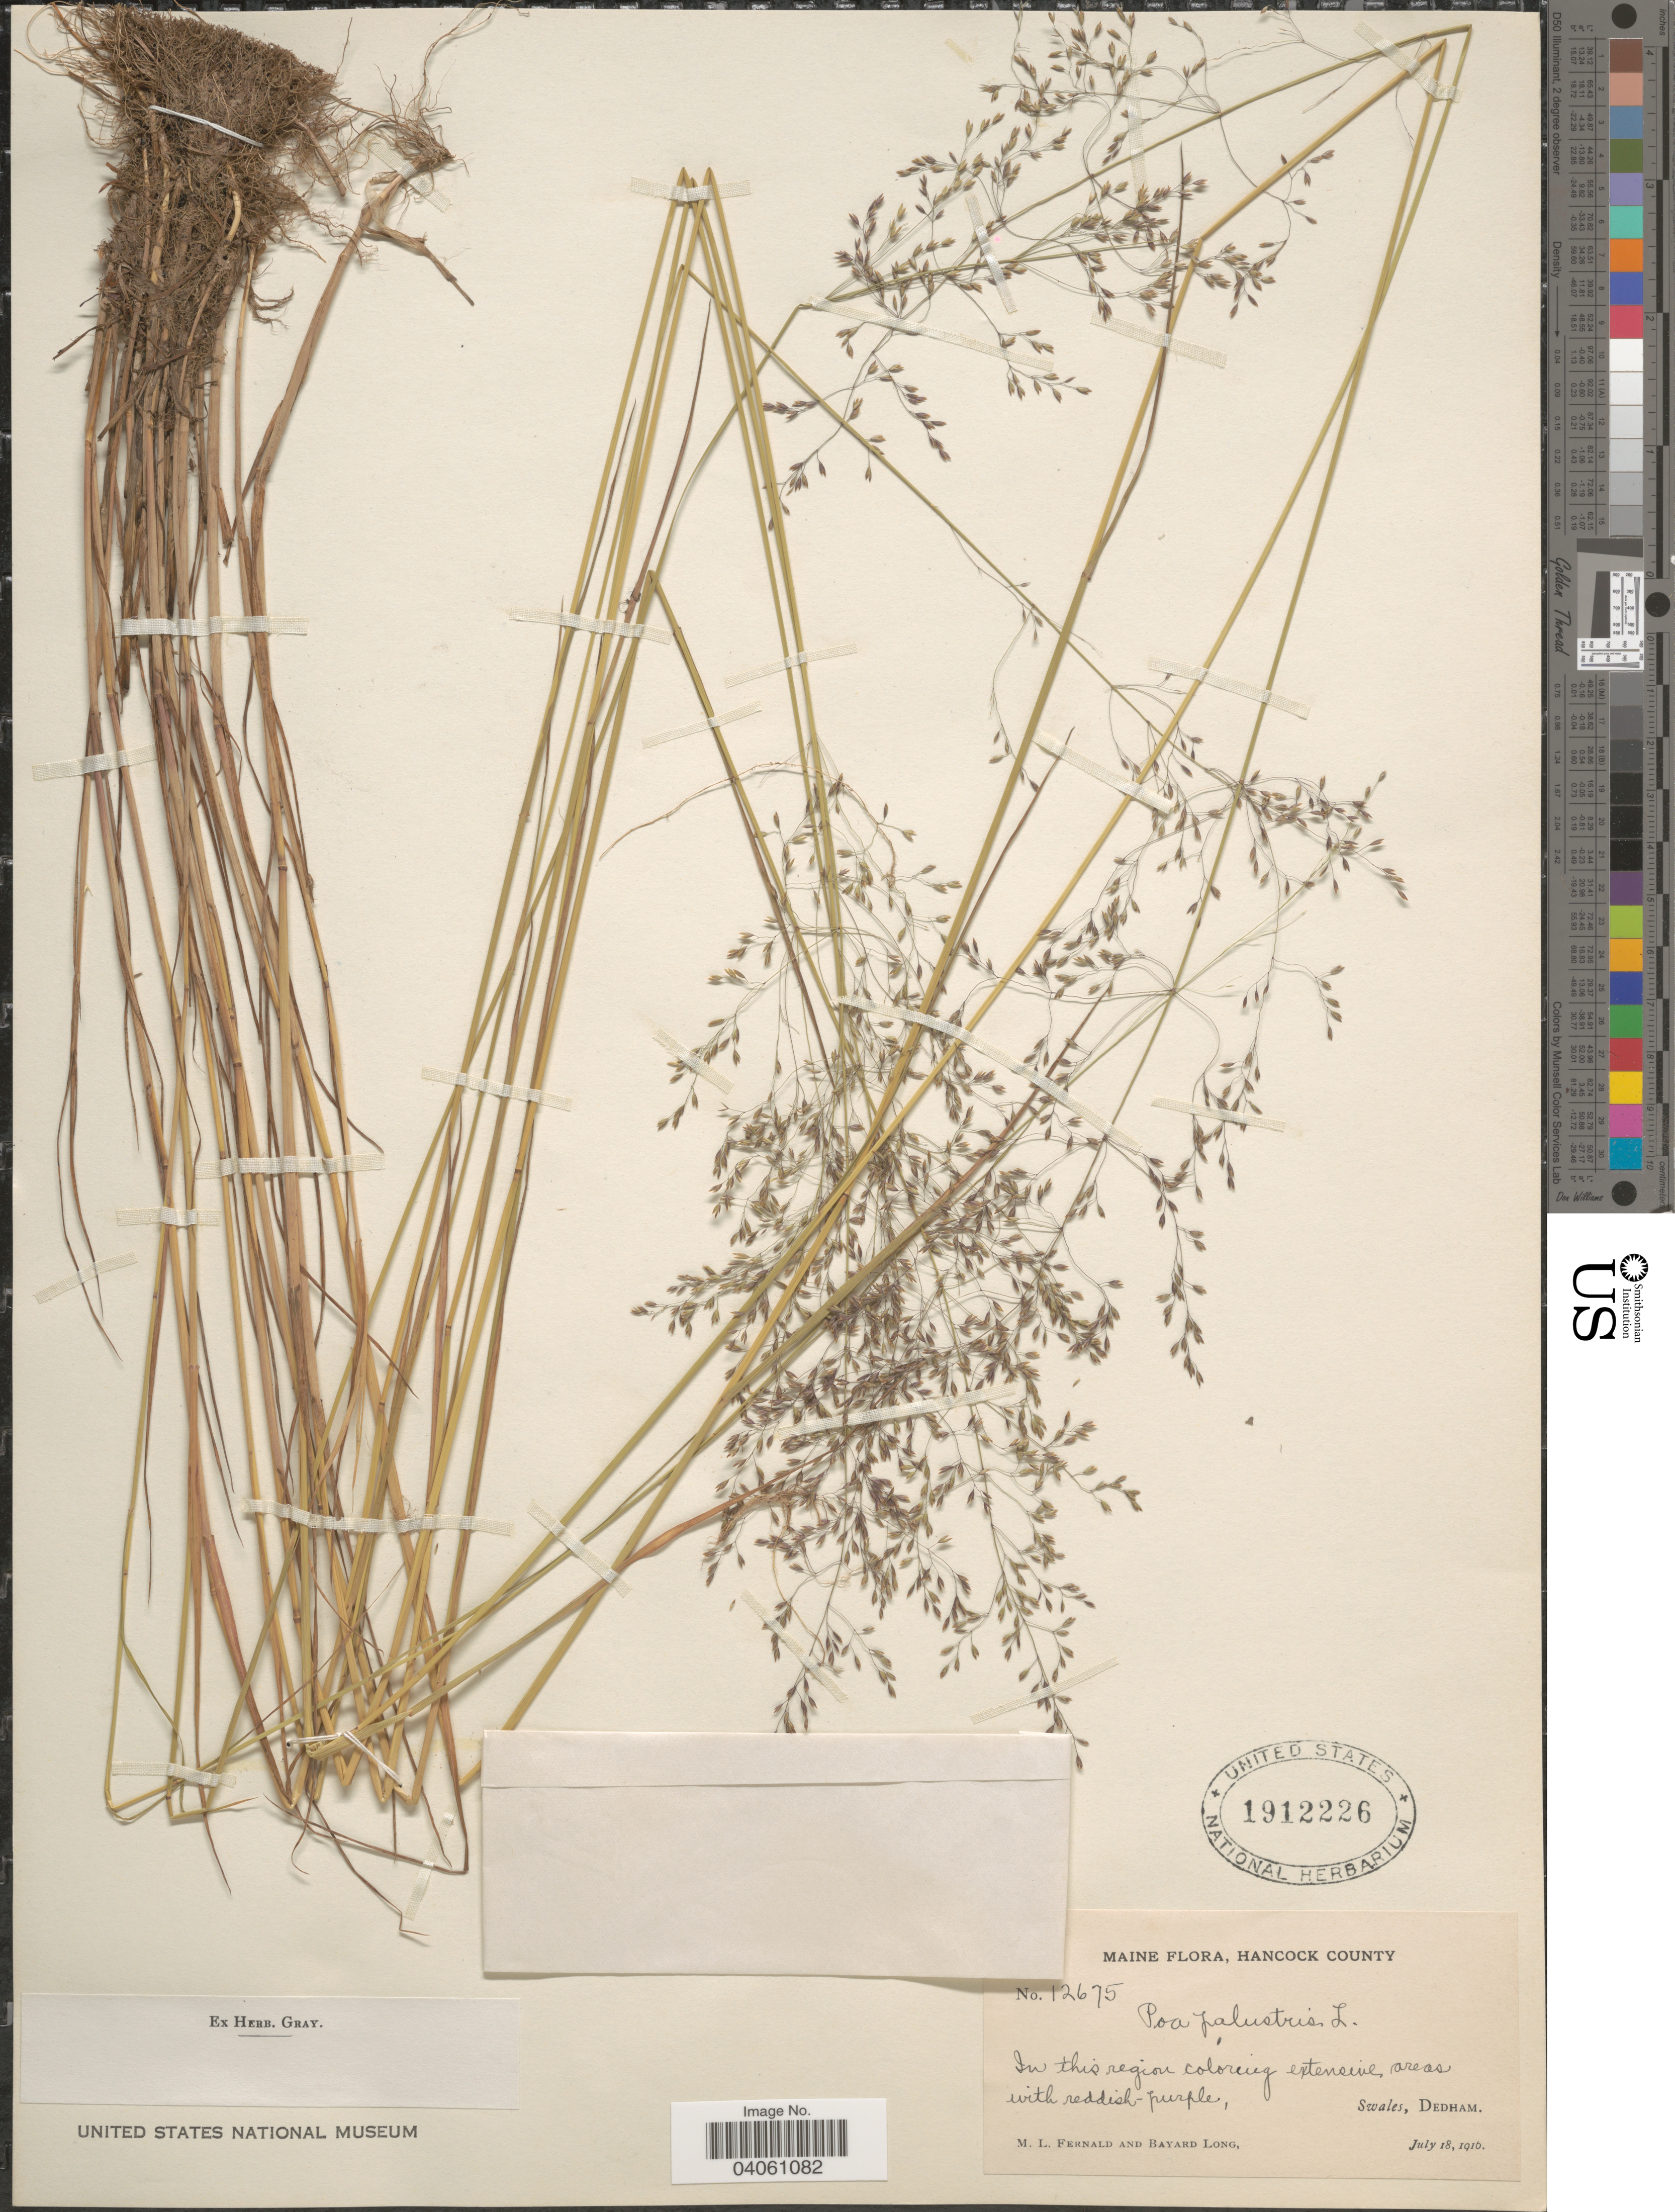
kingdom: Plantae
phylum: Tracheophyta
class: Liliopsida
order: Poales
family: Poaceae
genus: Poa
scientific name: Poa palustris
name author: L.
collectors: M. L. Fernald & B. Long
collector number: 12675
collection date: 1916-07-18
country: United States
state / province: Maine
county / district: Hancock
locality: Swales, Dedham.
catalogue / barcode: US 1912226